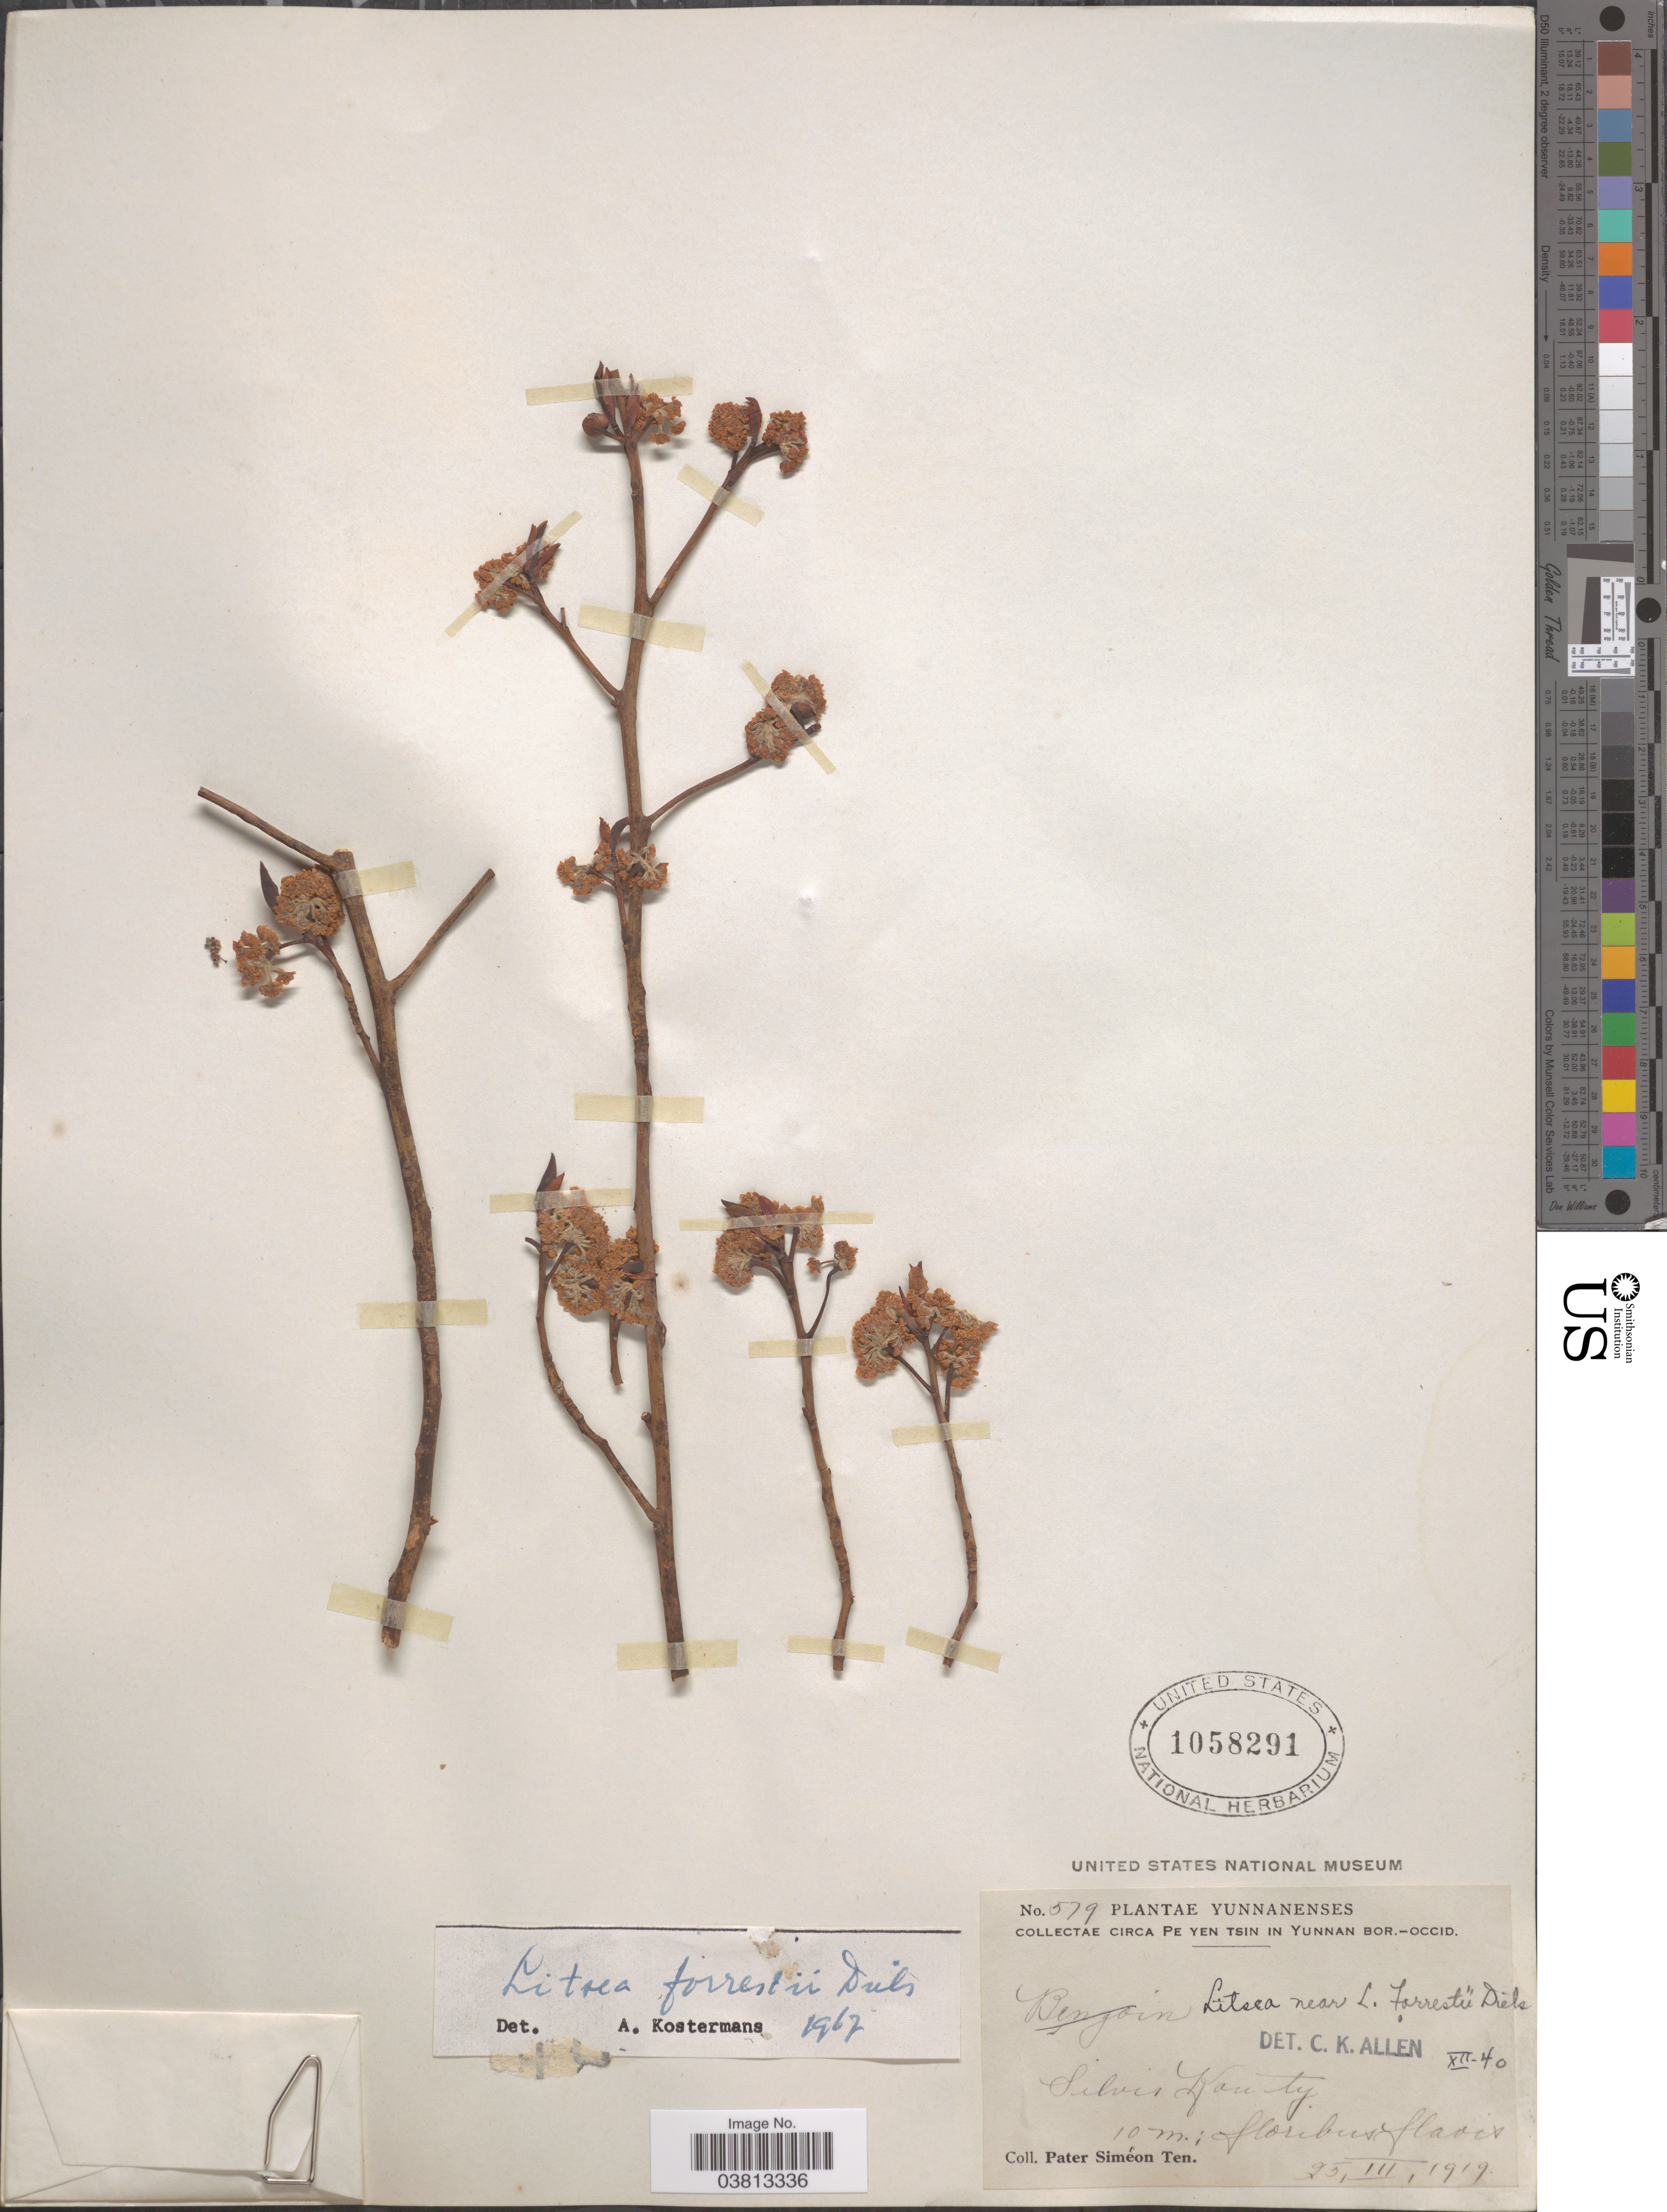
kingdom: Plantae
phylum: Tracheophyta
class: Magnoliopsida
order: Laurales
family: Lauraceae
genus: Litsea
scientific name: Litsea forrestii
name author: Diels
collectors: P. S. Ten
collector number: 579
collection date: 1919-03-25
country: China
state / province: Yunnan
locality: Circa Pe Yen Tsin in Yunnan Bor.-Occid. Silvis Kou ty.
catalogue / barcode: US 1058291